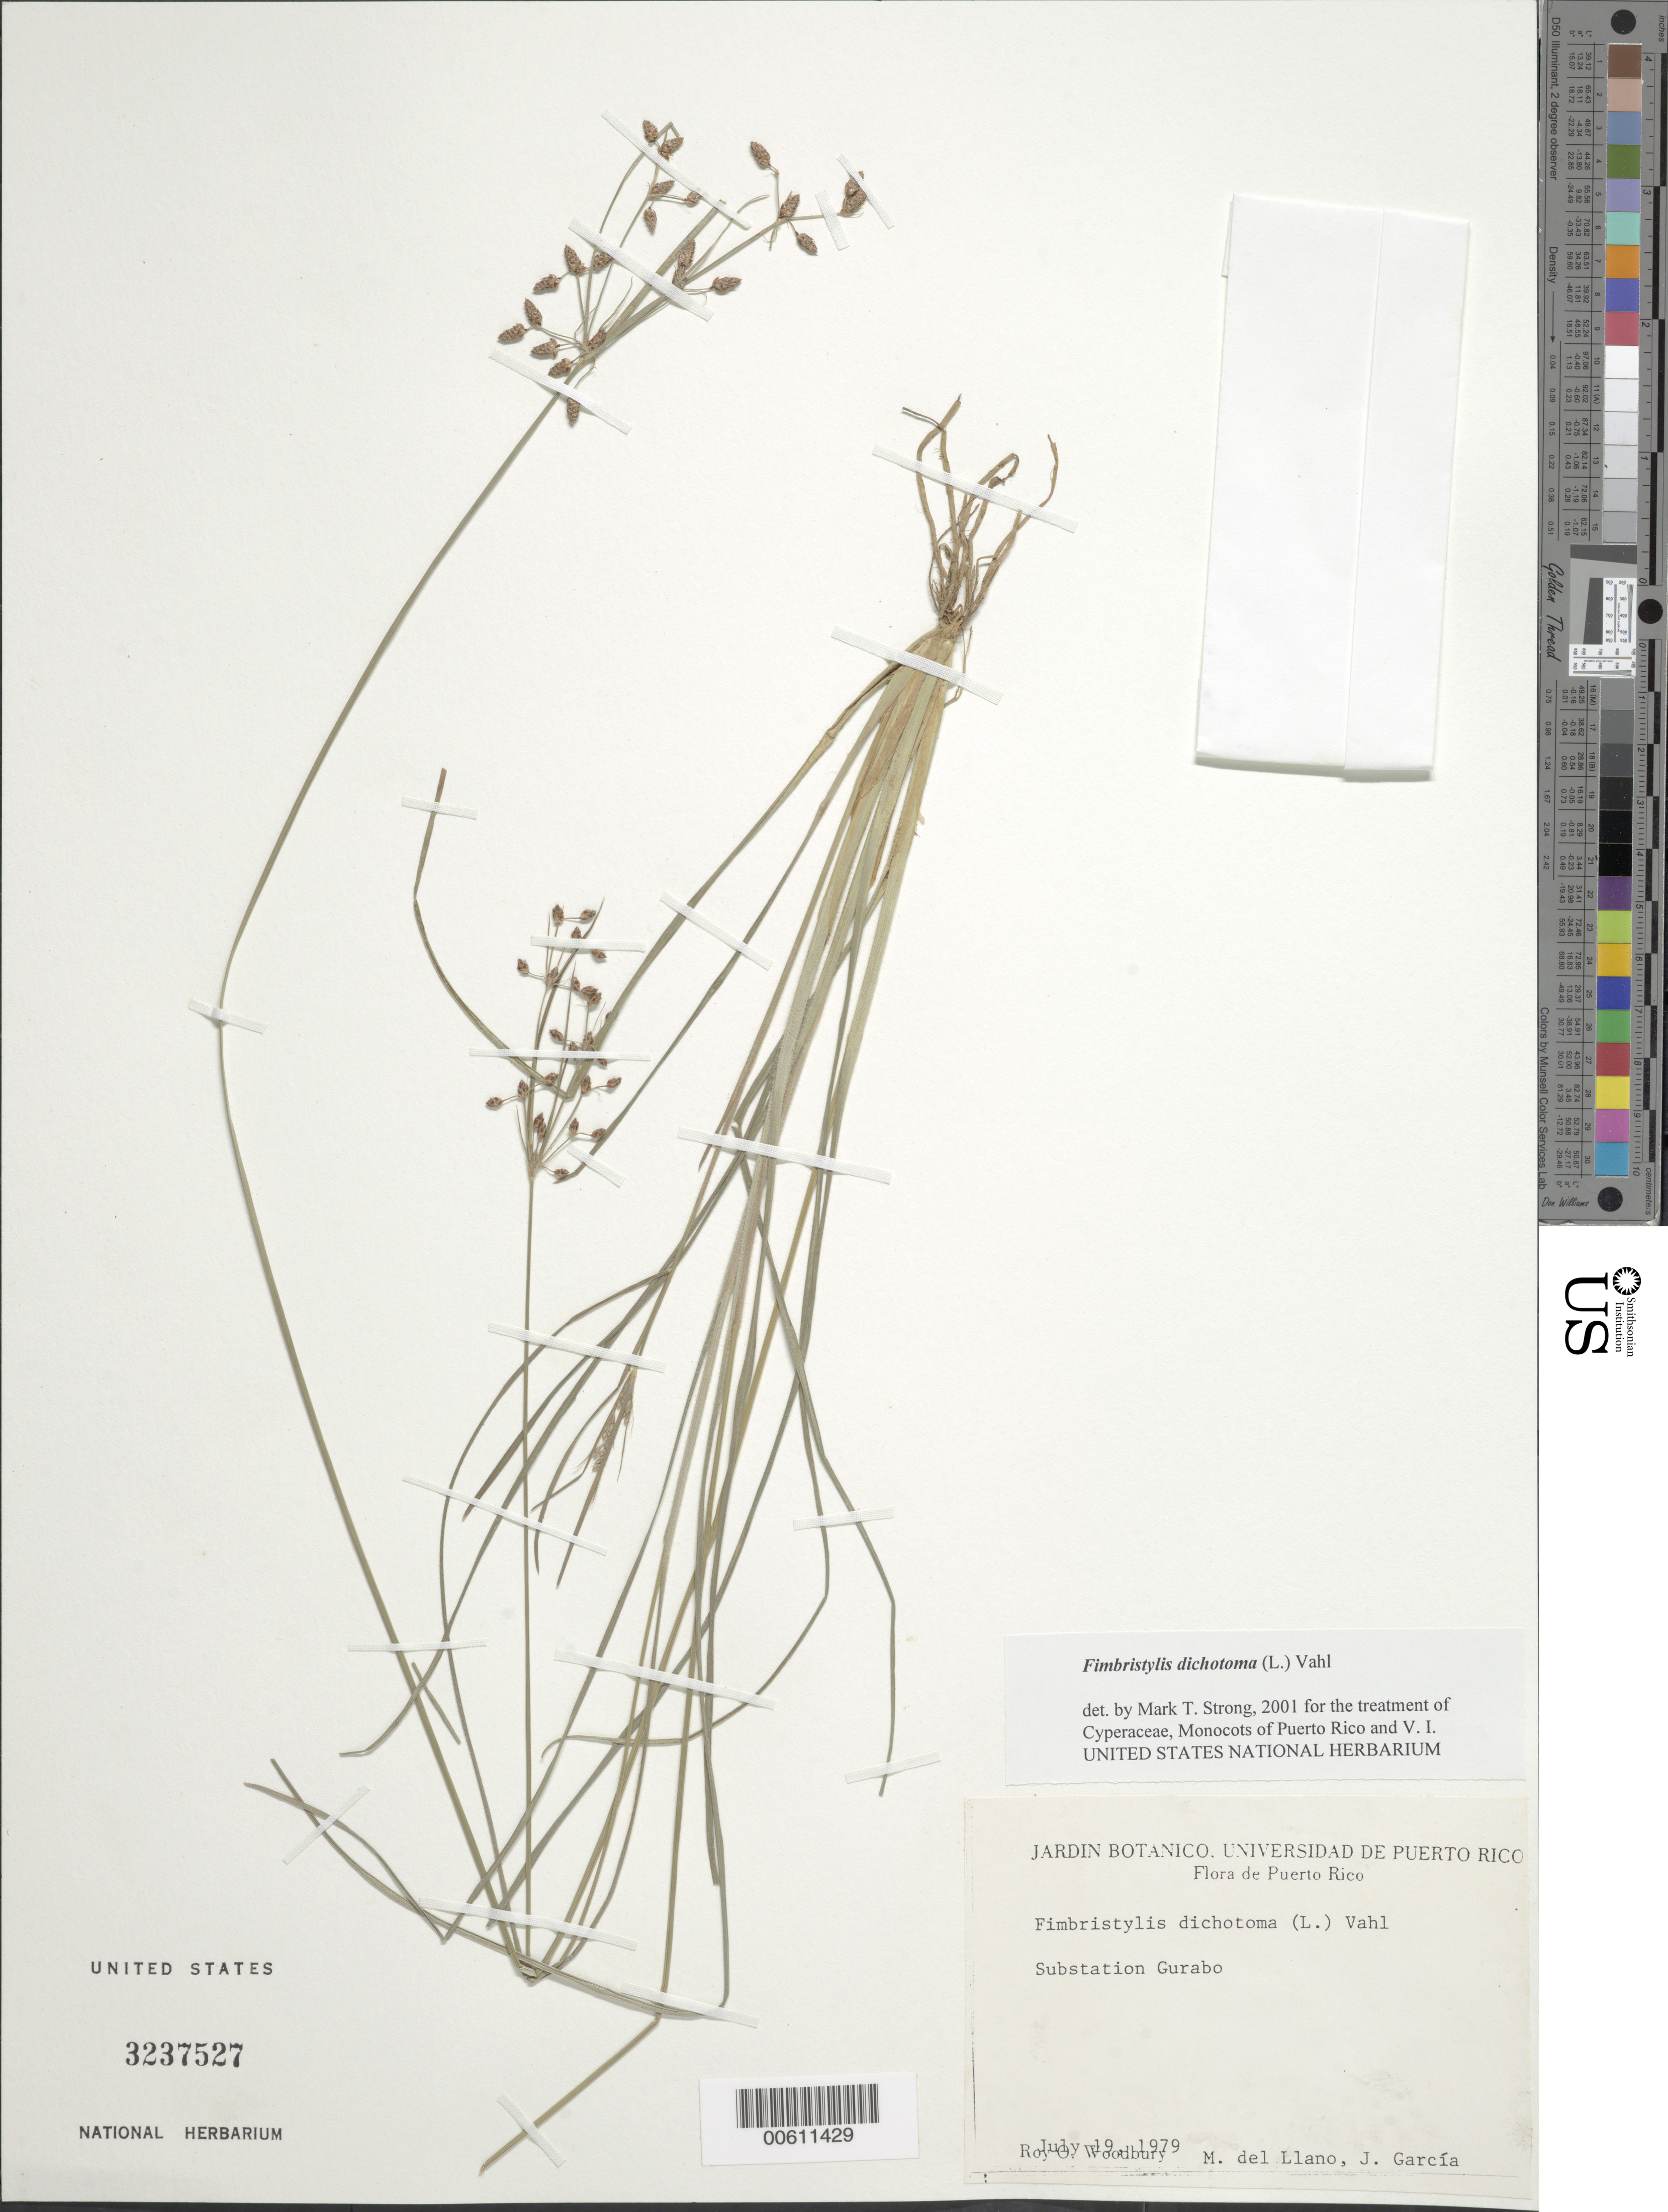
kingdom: Plantae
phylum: Tracheophyta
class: Liliopsida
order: Poales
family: Cyperaceae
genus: Fimbristylis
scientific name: Fimbristylis dichotoma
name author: (L.) Vahl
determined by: Strong, M. T., (US), Smithsonian Institution - National Museum of Natural History (UNITED STATES)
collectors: R. O. Woodbury, J. García & M. d. Llano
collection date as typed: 19 Jul 1979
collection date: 1979-07-19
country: Puerto Rico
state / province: Gurabo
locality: Substation Gurabo.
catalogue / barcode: US 3237527